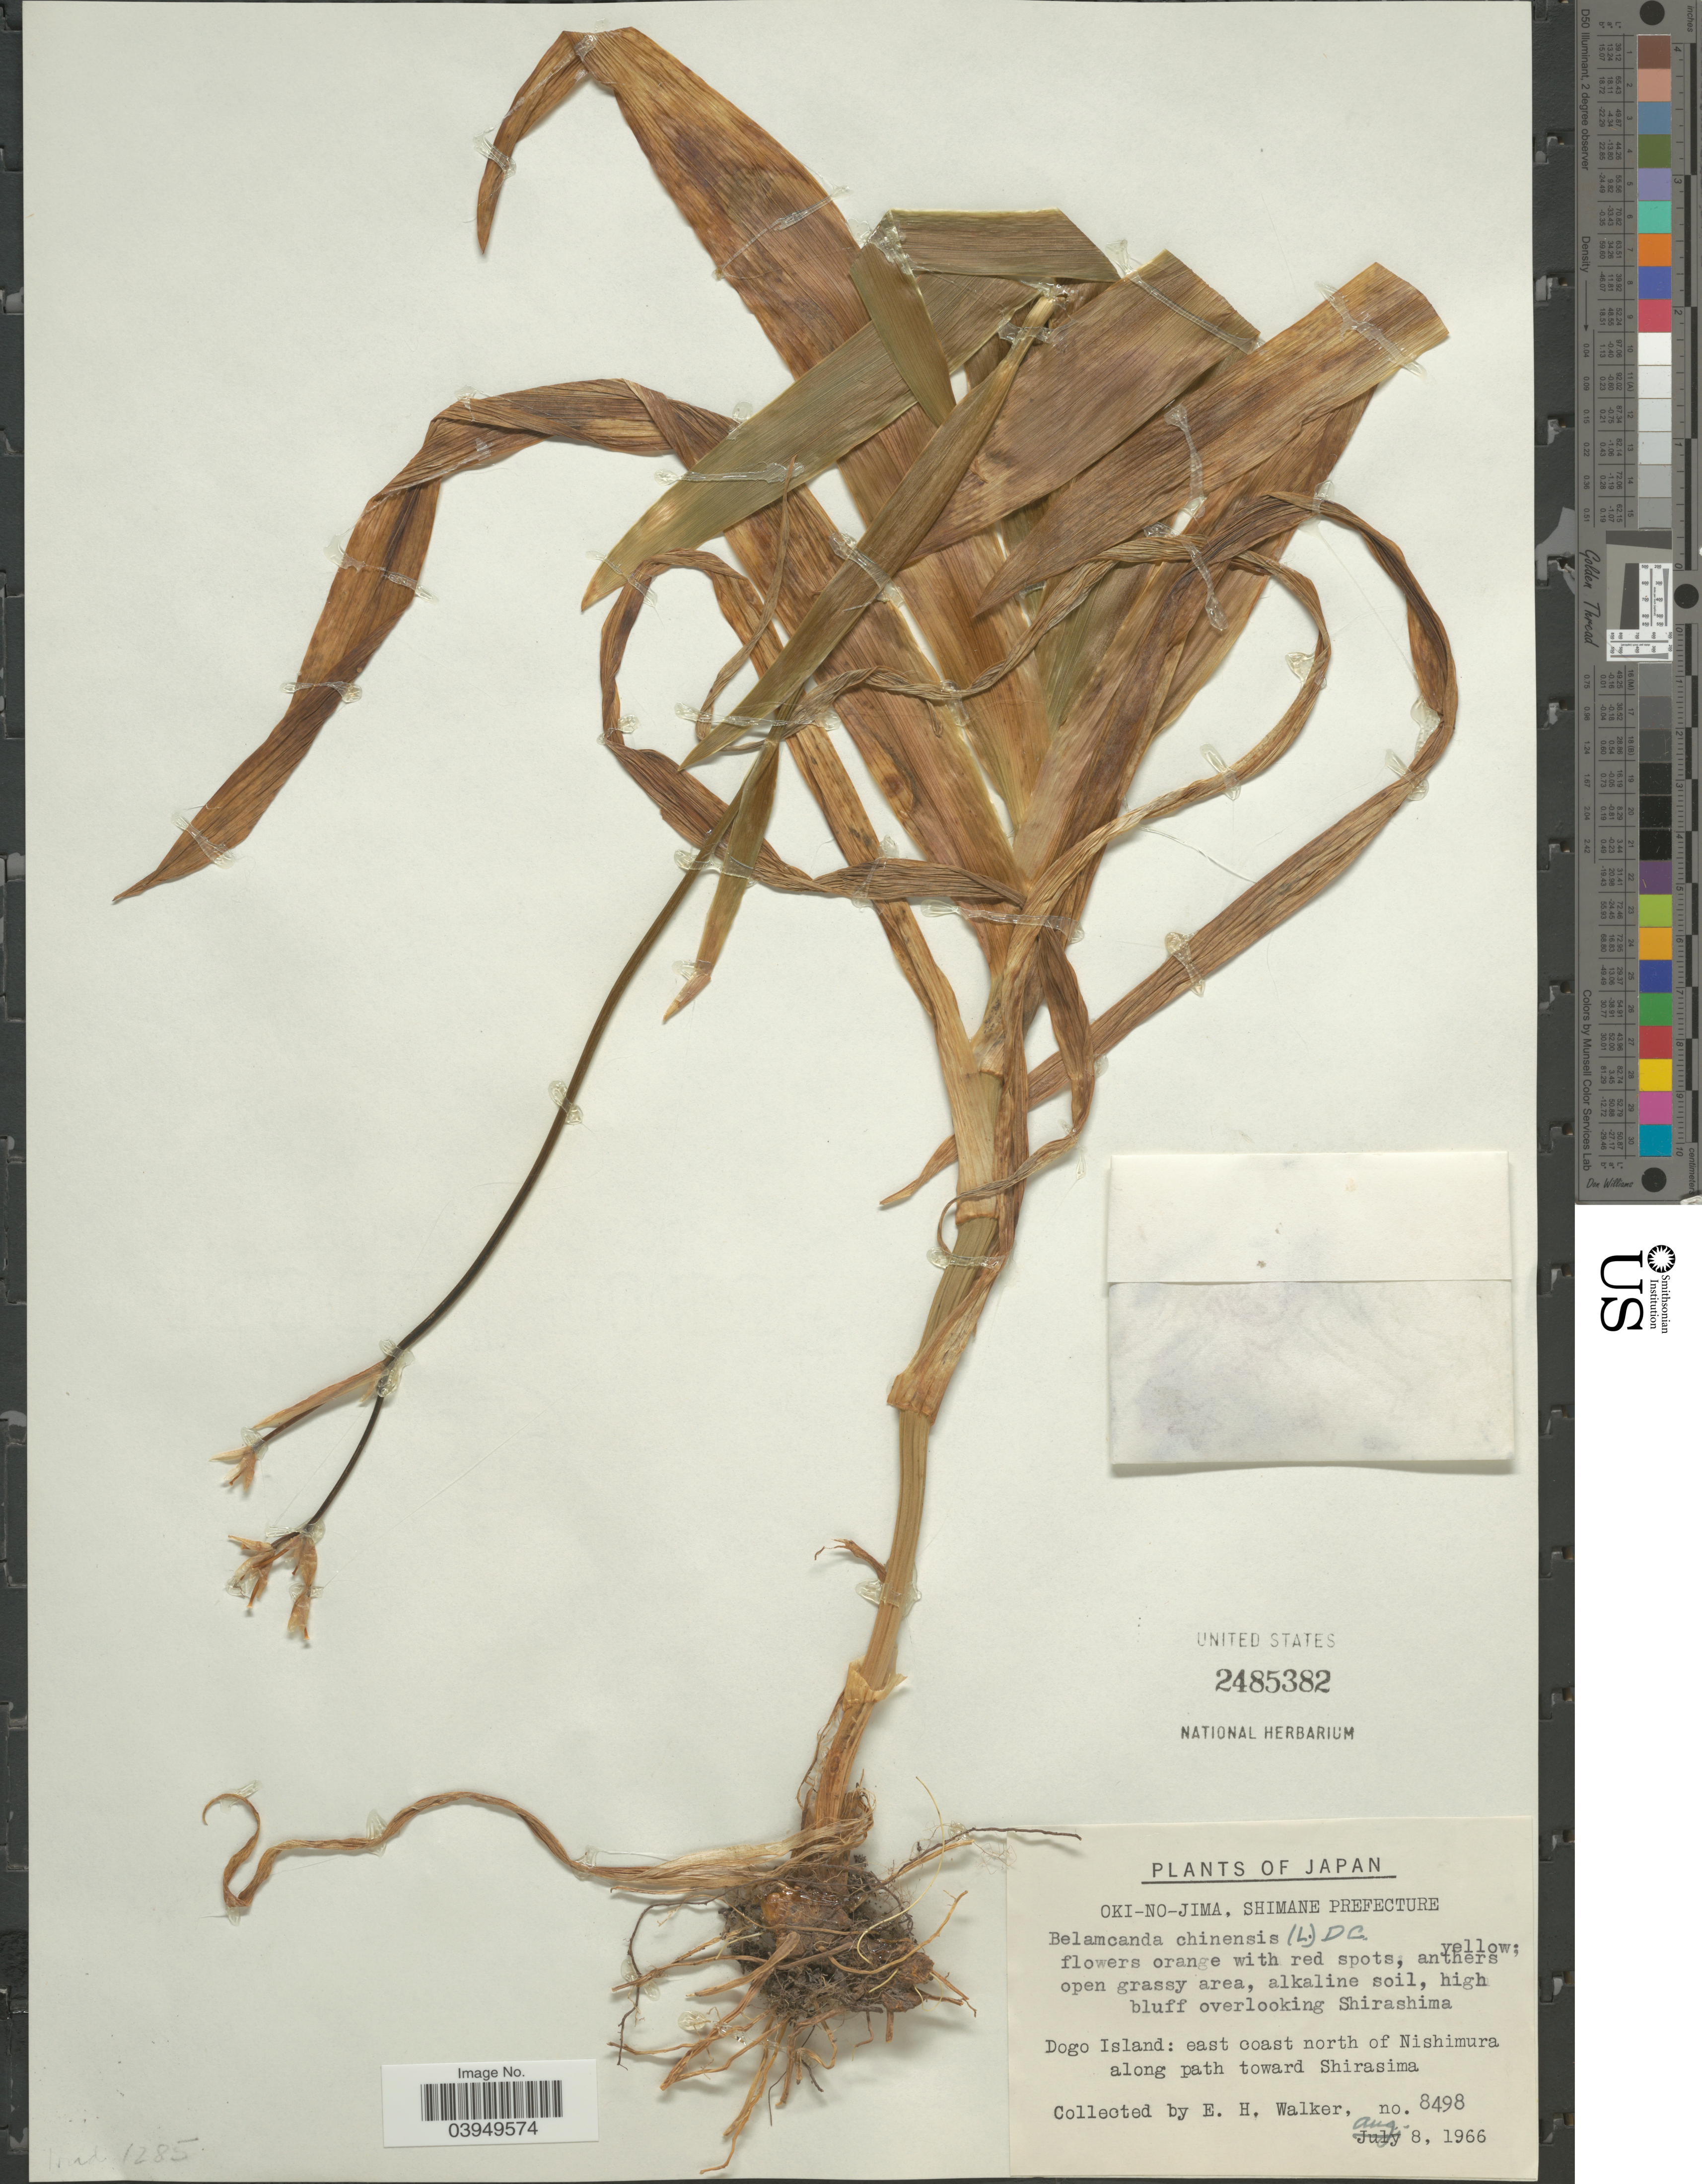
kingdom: Plantae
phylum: Tracheophyta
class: Liliopsida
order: Asparagales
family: Iridaceae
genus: Iris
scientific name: Iris chinensis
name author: Curtis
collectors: E. H. Walker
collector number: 8498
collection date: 1966-08-08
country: Japan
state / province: Simane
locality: Oki-No Jima, Shimane Prefecture. High bluff overlooking Shirashima. Dogo Island: east coast north of Nishimura along path toward Shirasima.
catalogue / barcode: US 2485382